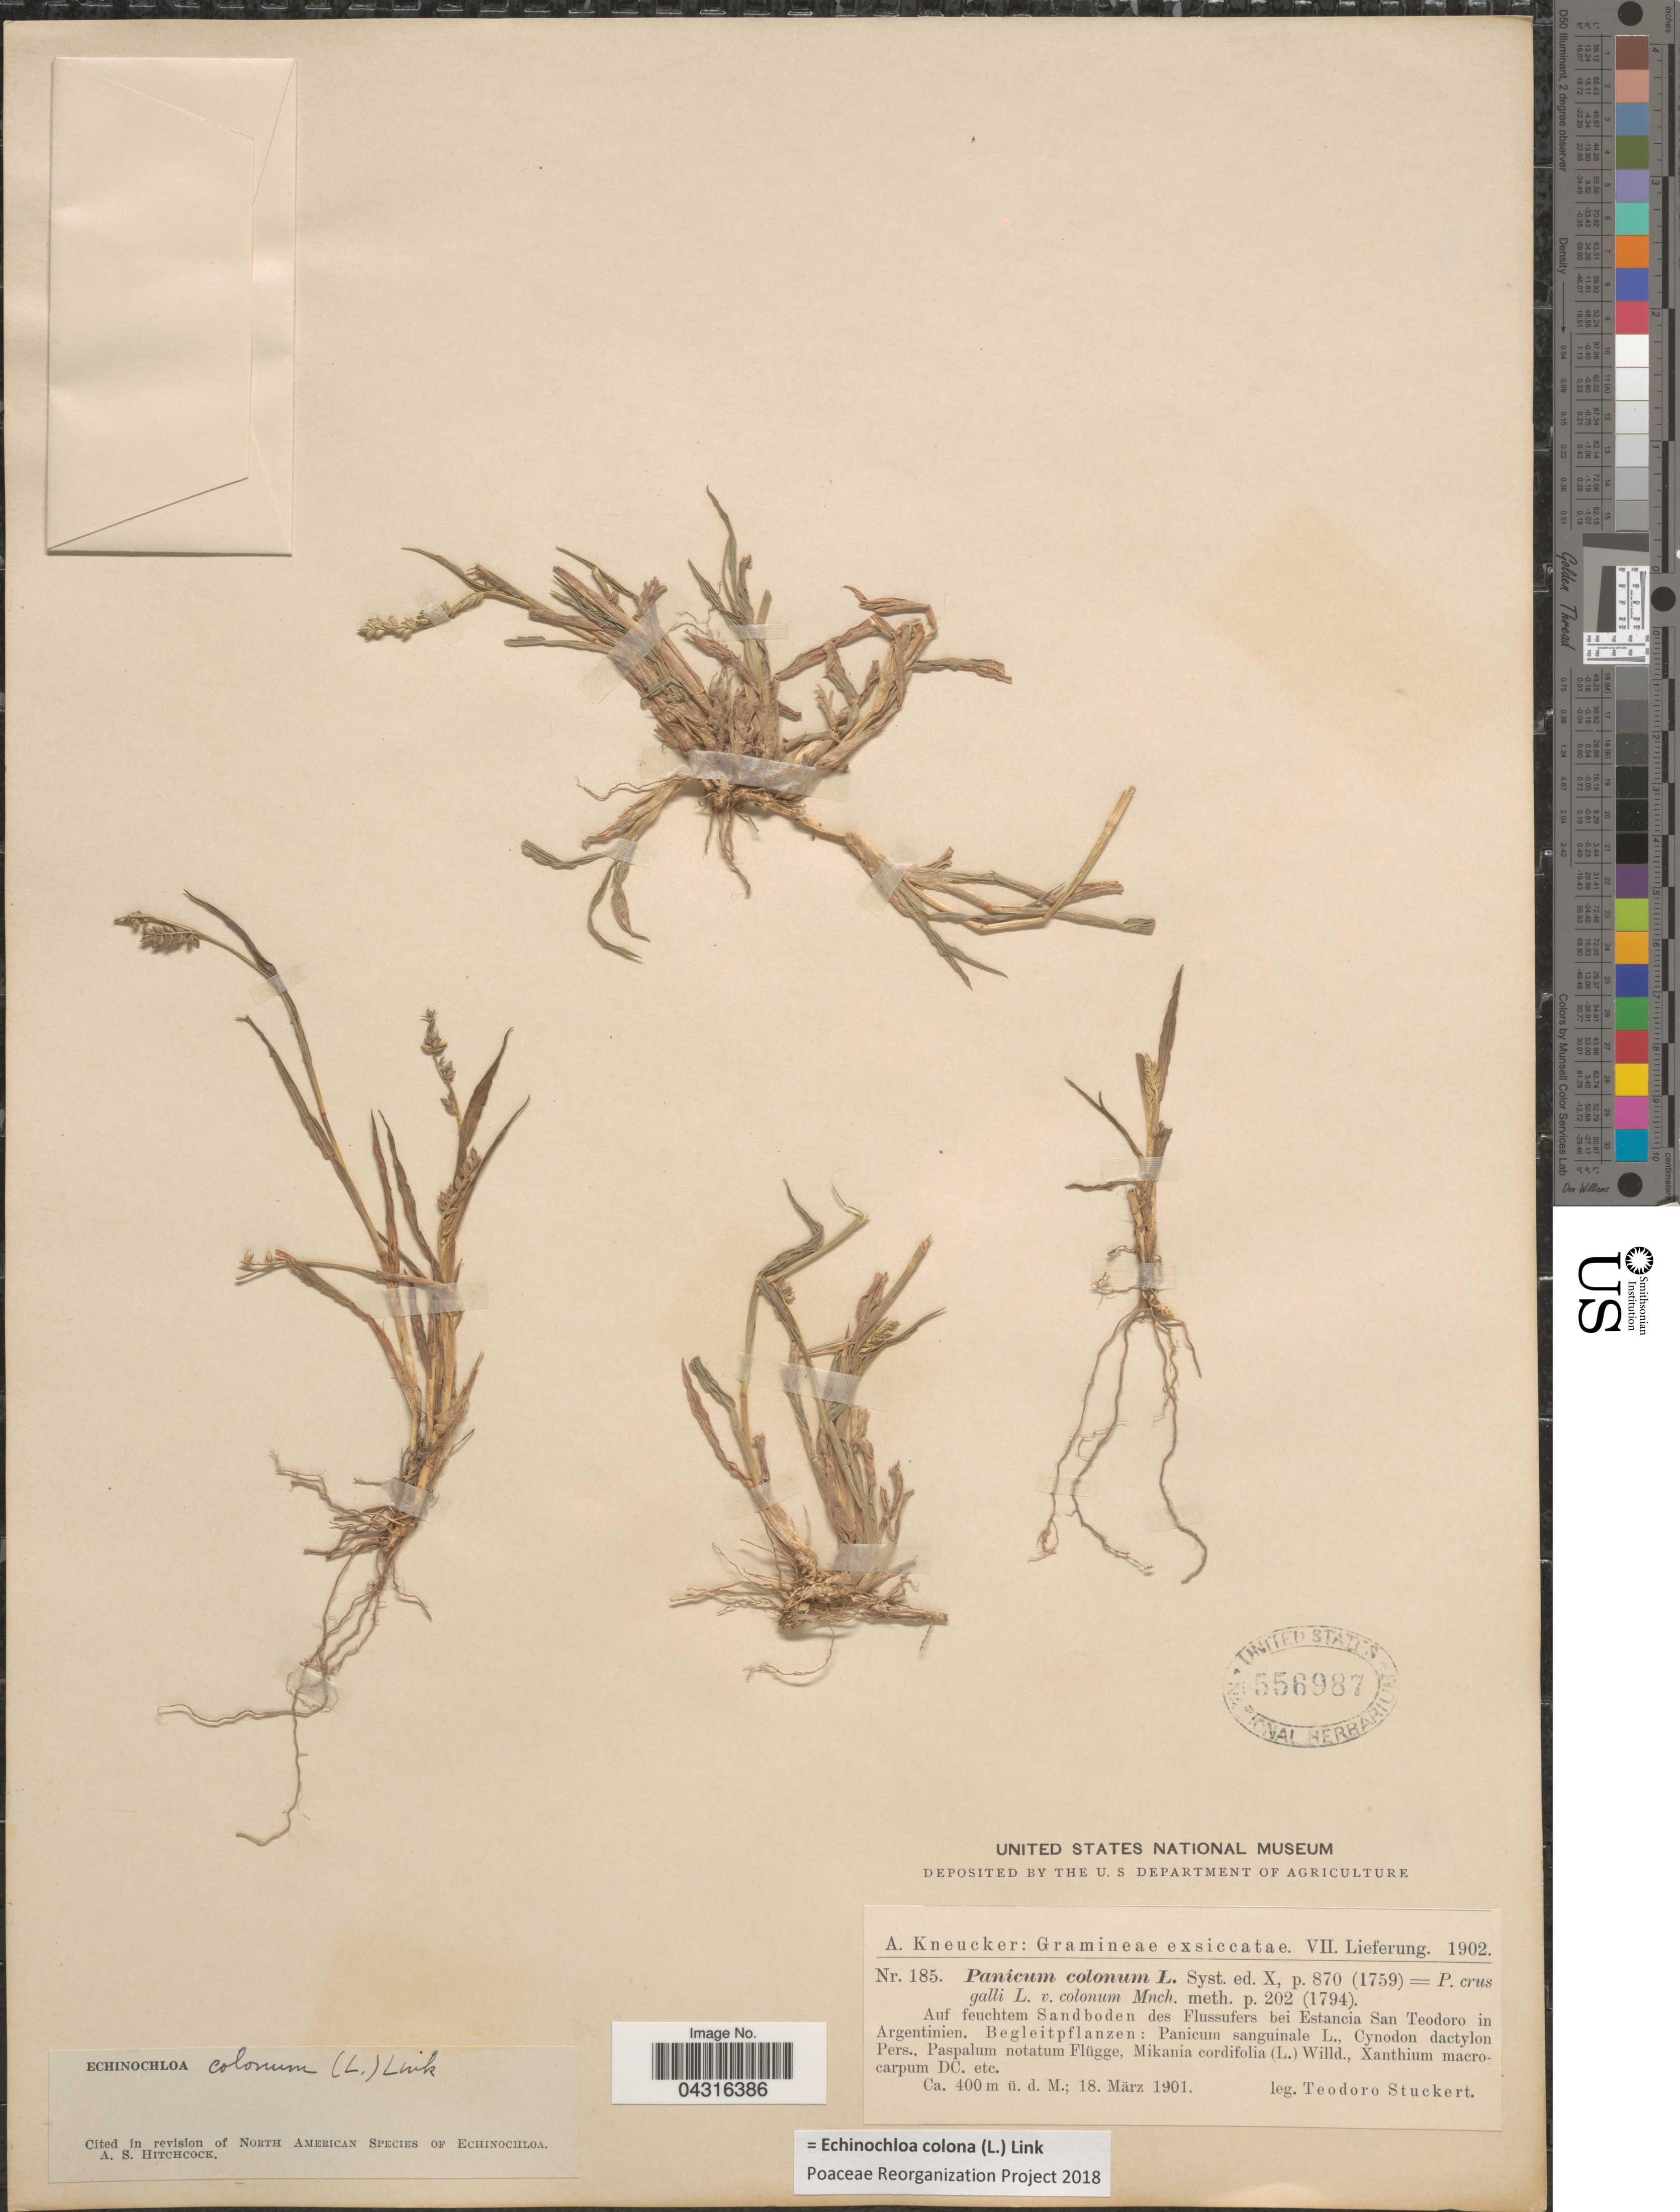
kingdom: Plantae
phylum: Tracheophyta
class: Liliopsida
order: Poales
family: Poaceae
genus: Echinochloa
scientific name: Echinochloa colona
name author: (L.) Link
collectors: T. Stuckert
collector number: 185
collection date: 1901-03-18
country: Argentina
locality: Bei Estancia San Teodoro.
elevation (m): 400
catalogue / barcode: US 556987